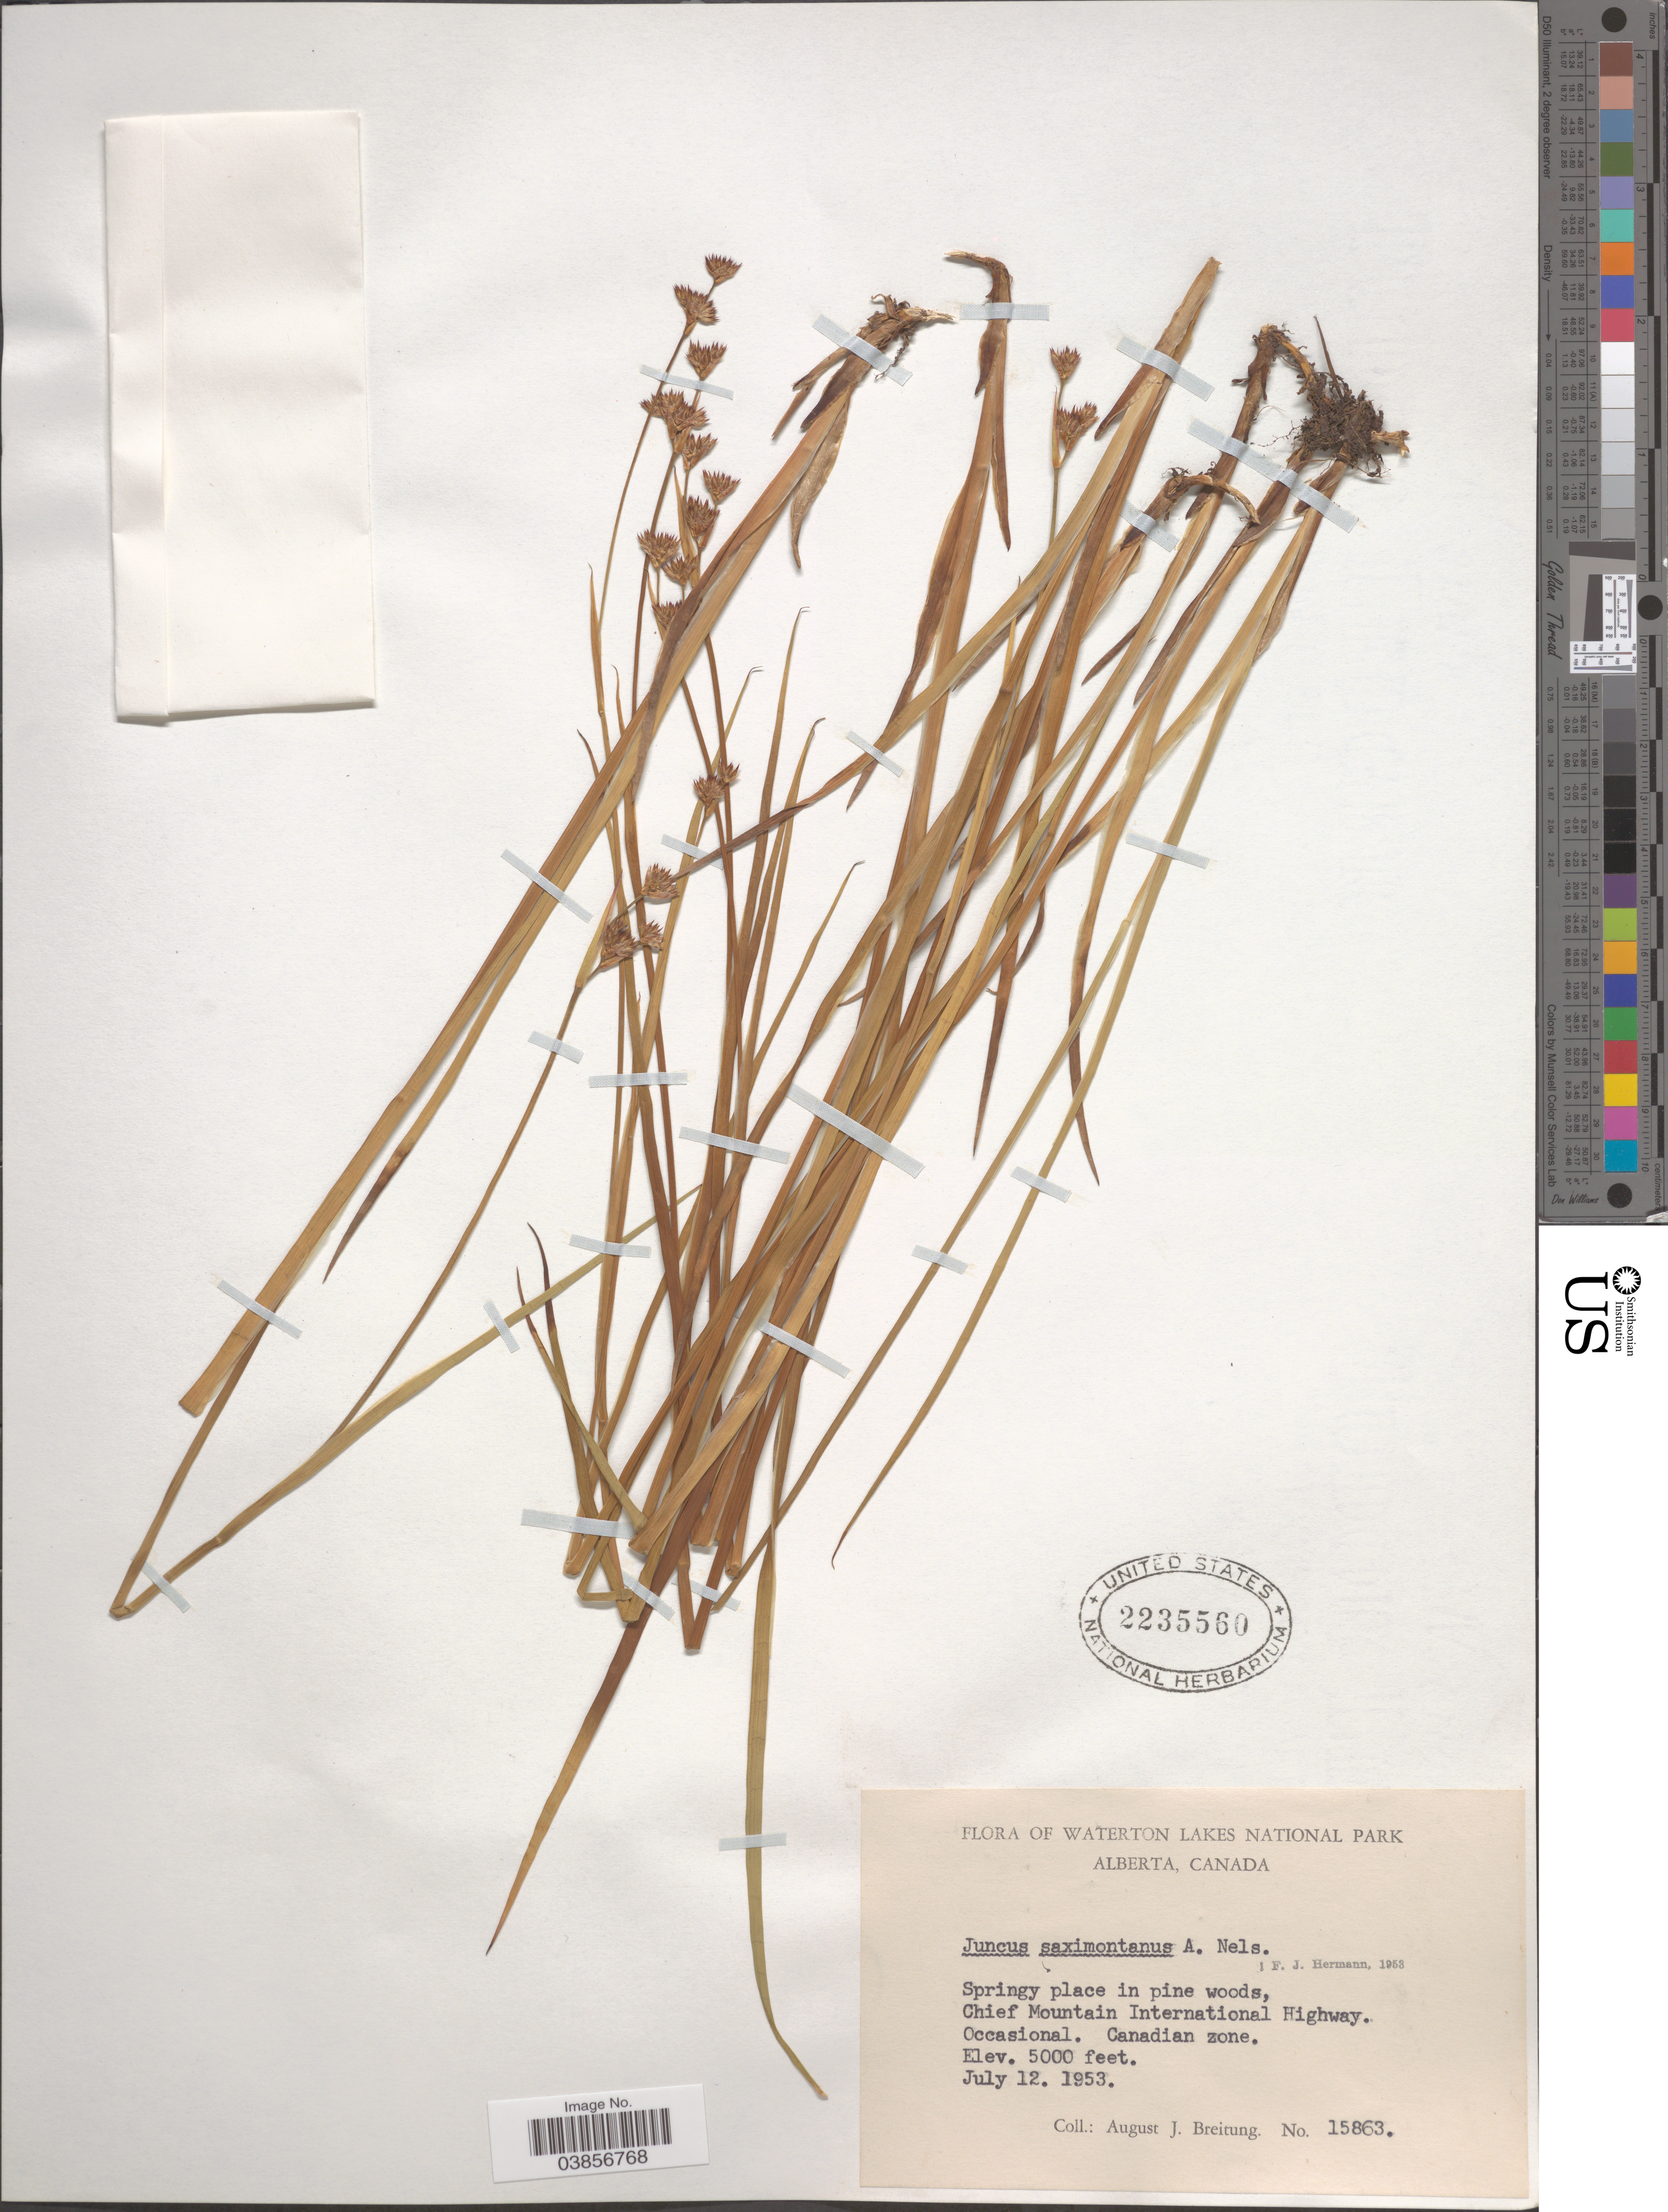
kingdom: Plantae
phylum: Tracheophyta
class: Liliopsida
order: Poales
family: Juncaceae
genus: Juncus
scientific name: Juncus saximontanus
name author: A. Nelson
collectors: A. Breitung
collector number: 15863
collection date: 1953-07-12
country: Canada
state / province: Alberta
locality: Waterton Lakes National Park. Chief Mountain International Highway. Canadian zone.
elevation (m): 1524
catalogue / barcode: US 2235560